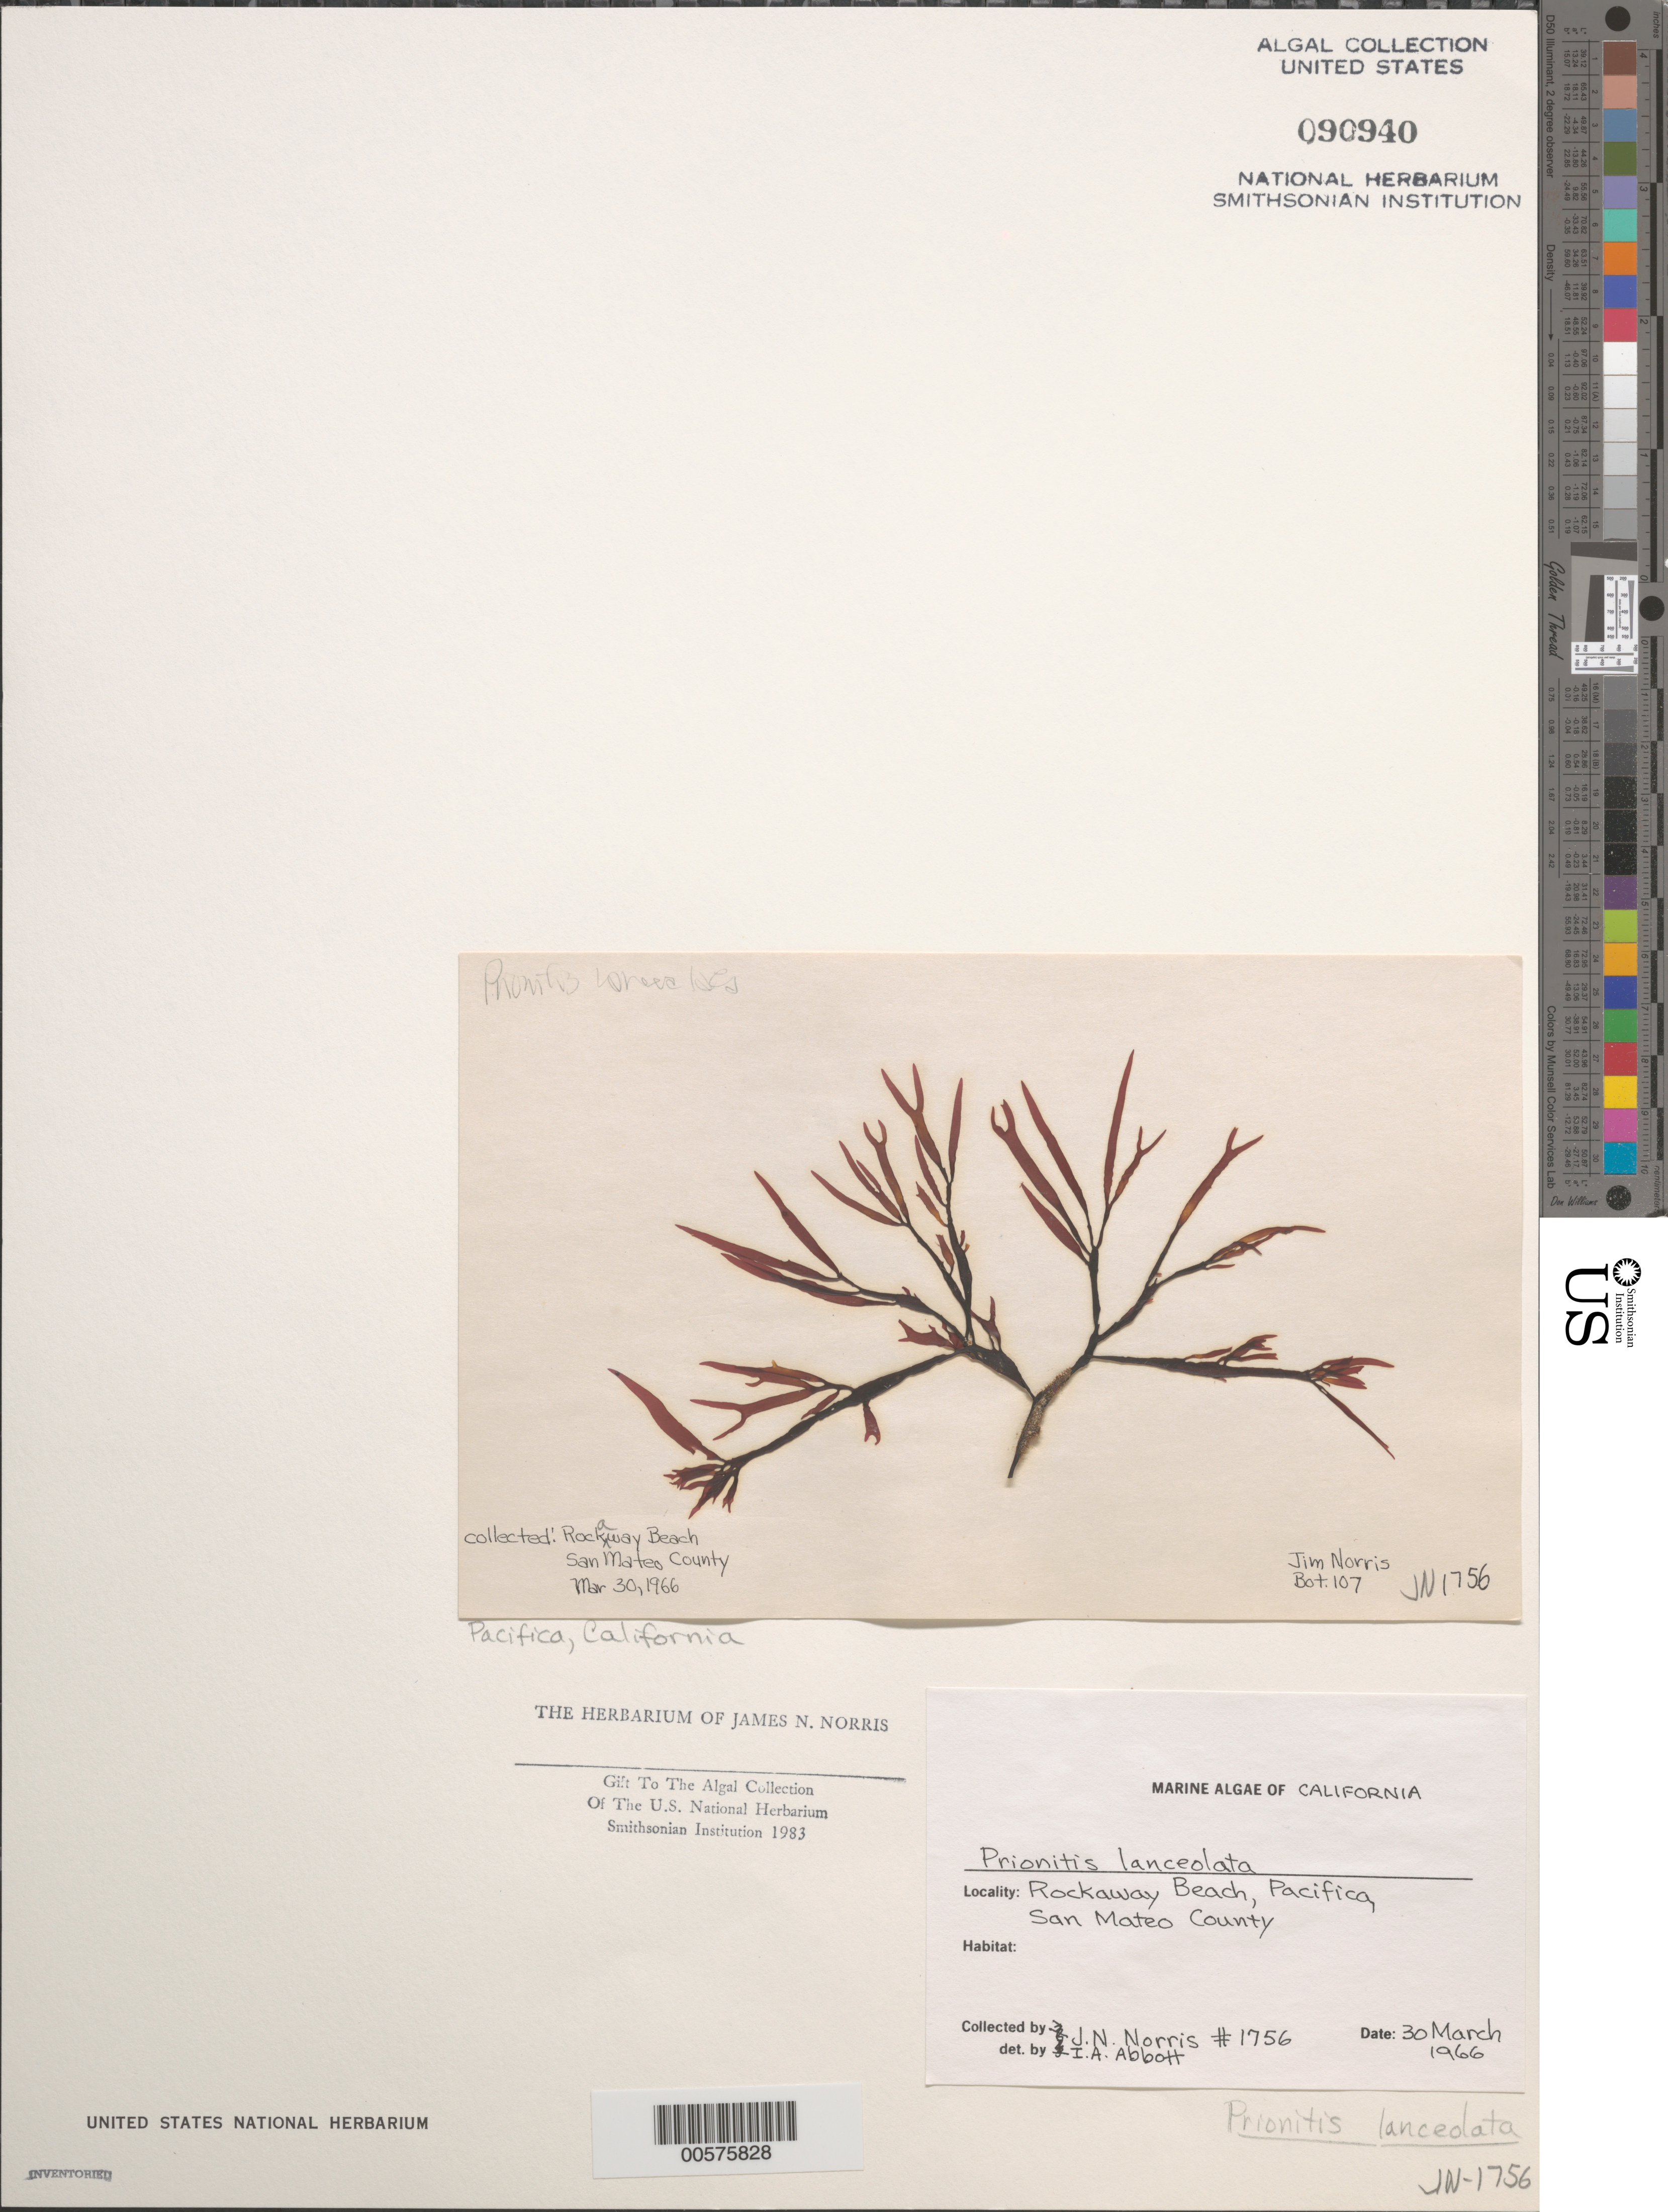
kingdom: Plantae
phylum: Rhodophyta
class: Florideophyceae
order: Cryptonemiales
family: Cryptonemiaceae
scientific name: Prionitis lanceolata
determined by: Norris, James N.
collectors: J. N. Norris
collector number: JN-1756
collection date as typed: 30 Mar 1966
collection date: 1966-03-30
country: United States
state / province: California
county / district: San Mateo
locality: Rockaway Beach, Pacifica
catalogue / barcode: US 90940